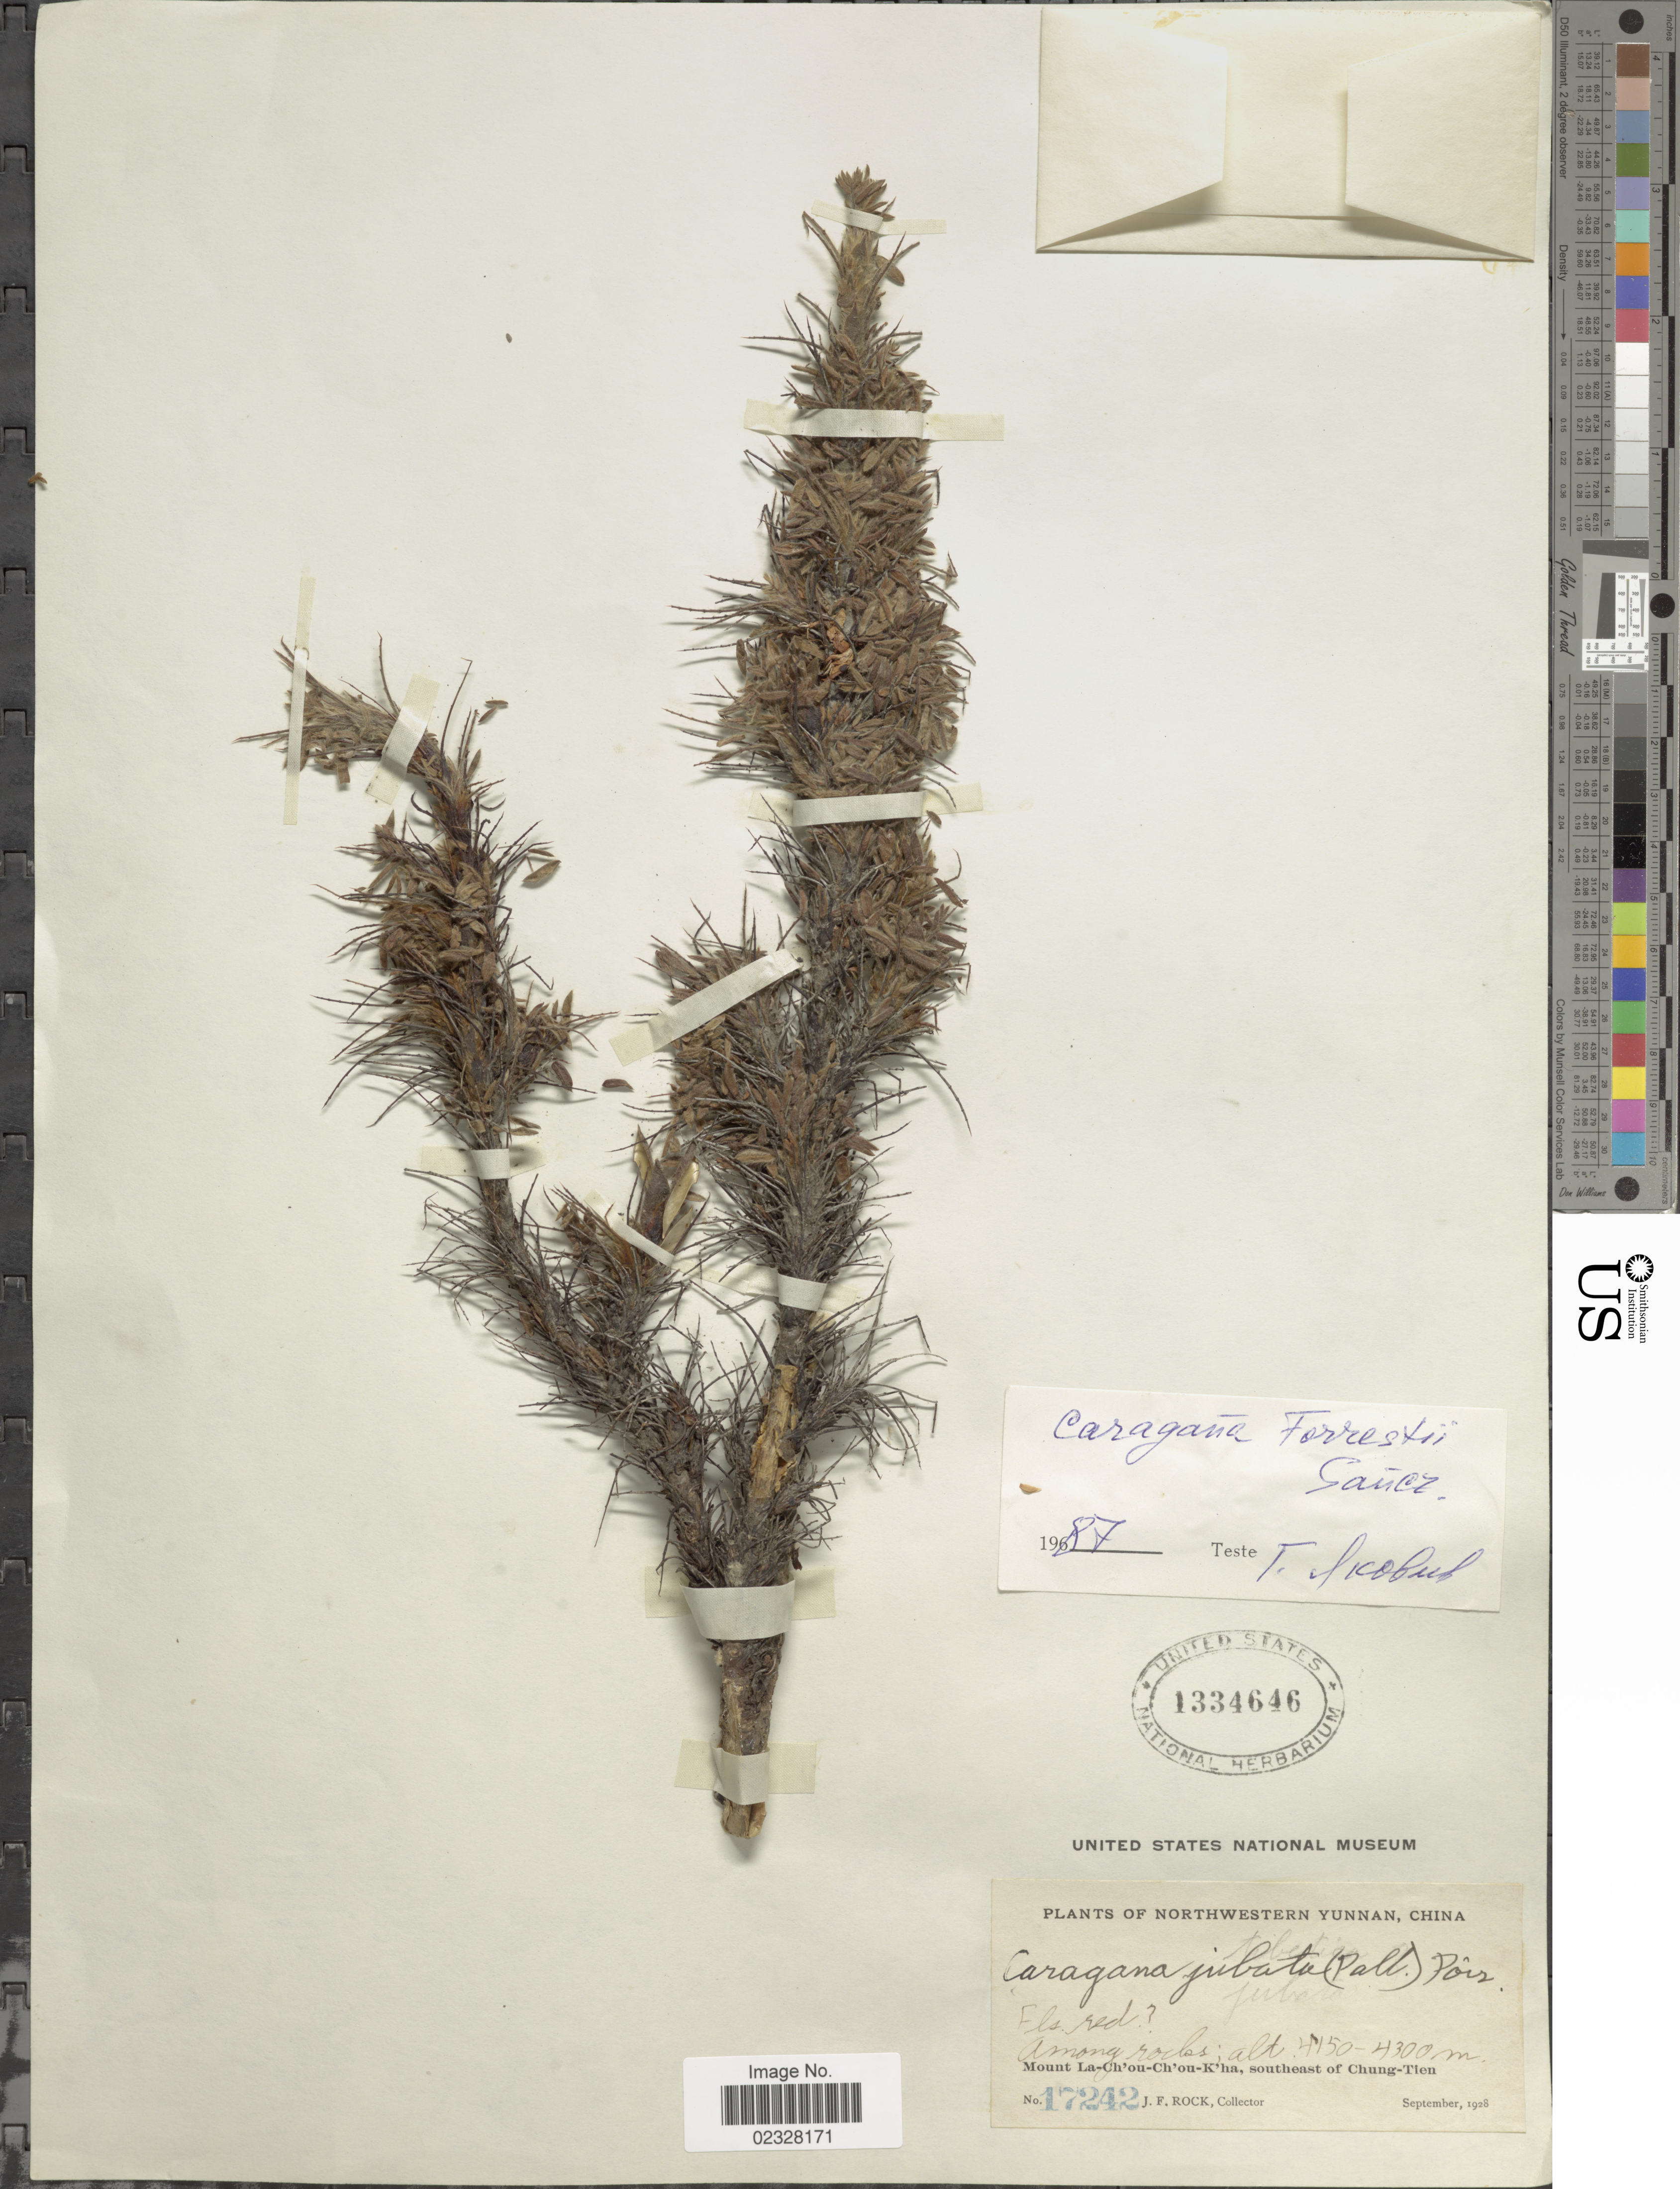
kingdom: Plantae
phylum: Tracheophyta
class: Magnoliopsida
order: Fabales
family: Fabaceae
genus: Caragana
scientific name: Caragana forrestii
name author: Sanchir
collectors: J. Rock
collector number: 17242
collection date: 1928-09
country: China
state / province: Yunnan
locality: Northwestern Yunnan. Among rocks. Miunt La-Ch'ou- Ch'ou - K'ha, southeast of Chung-Tien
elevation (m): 4150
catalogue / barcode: US 1334646